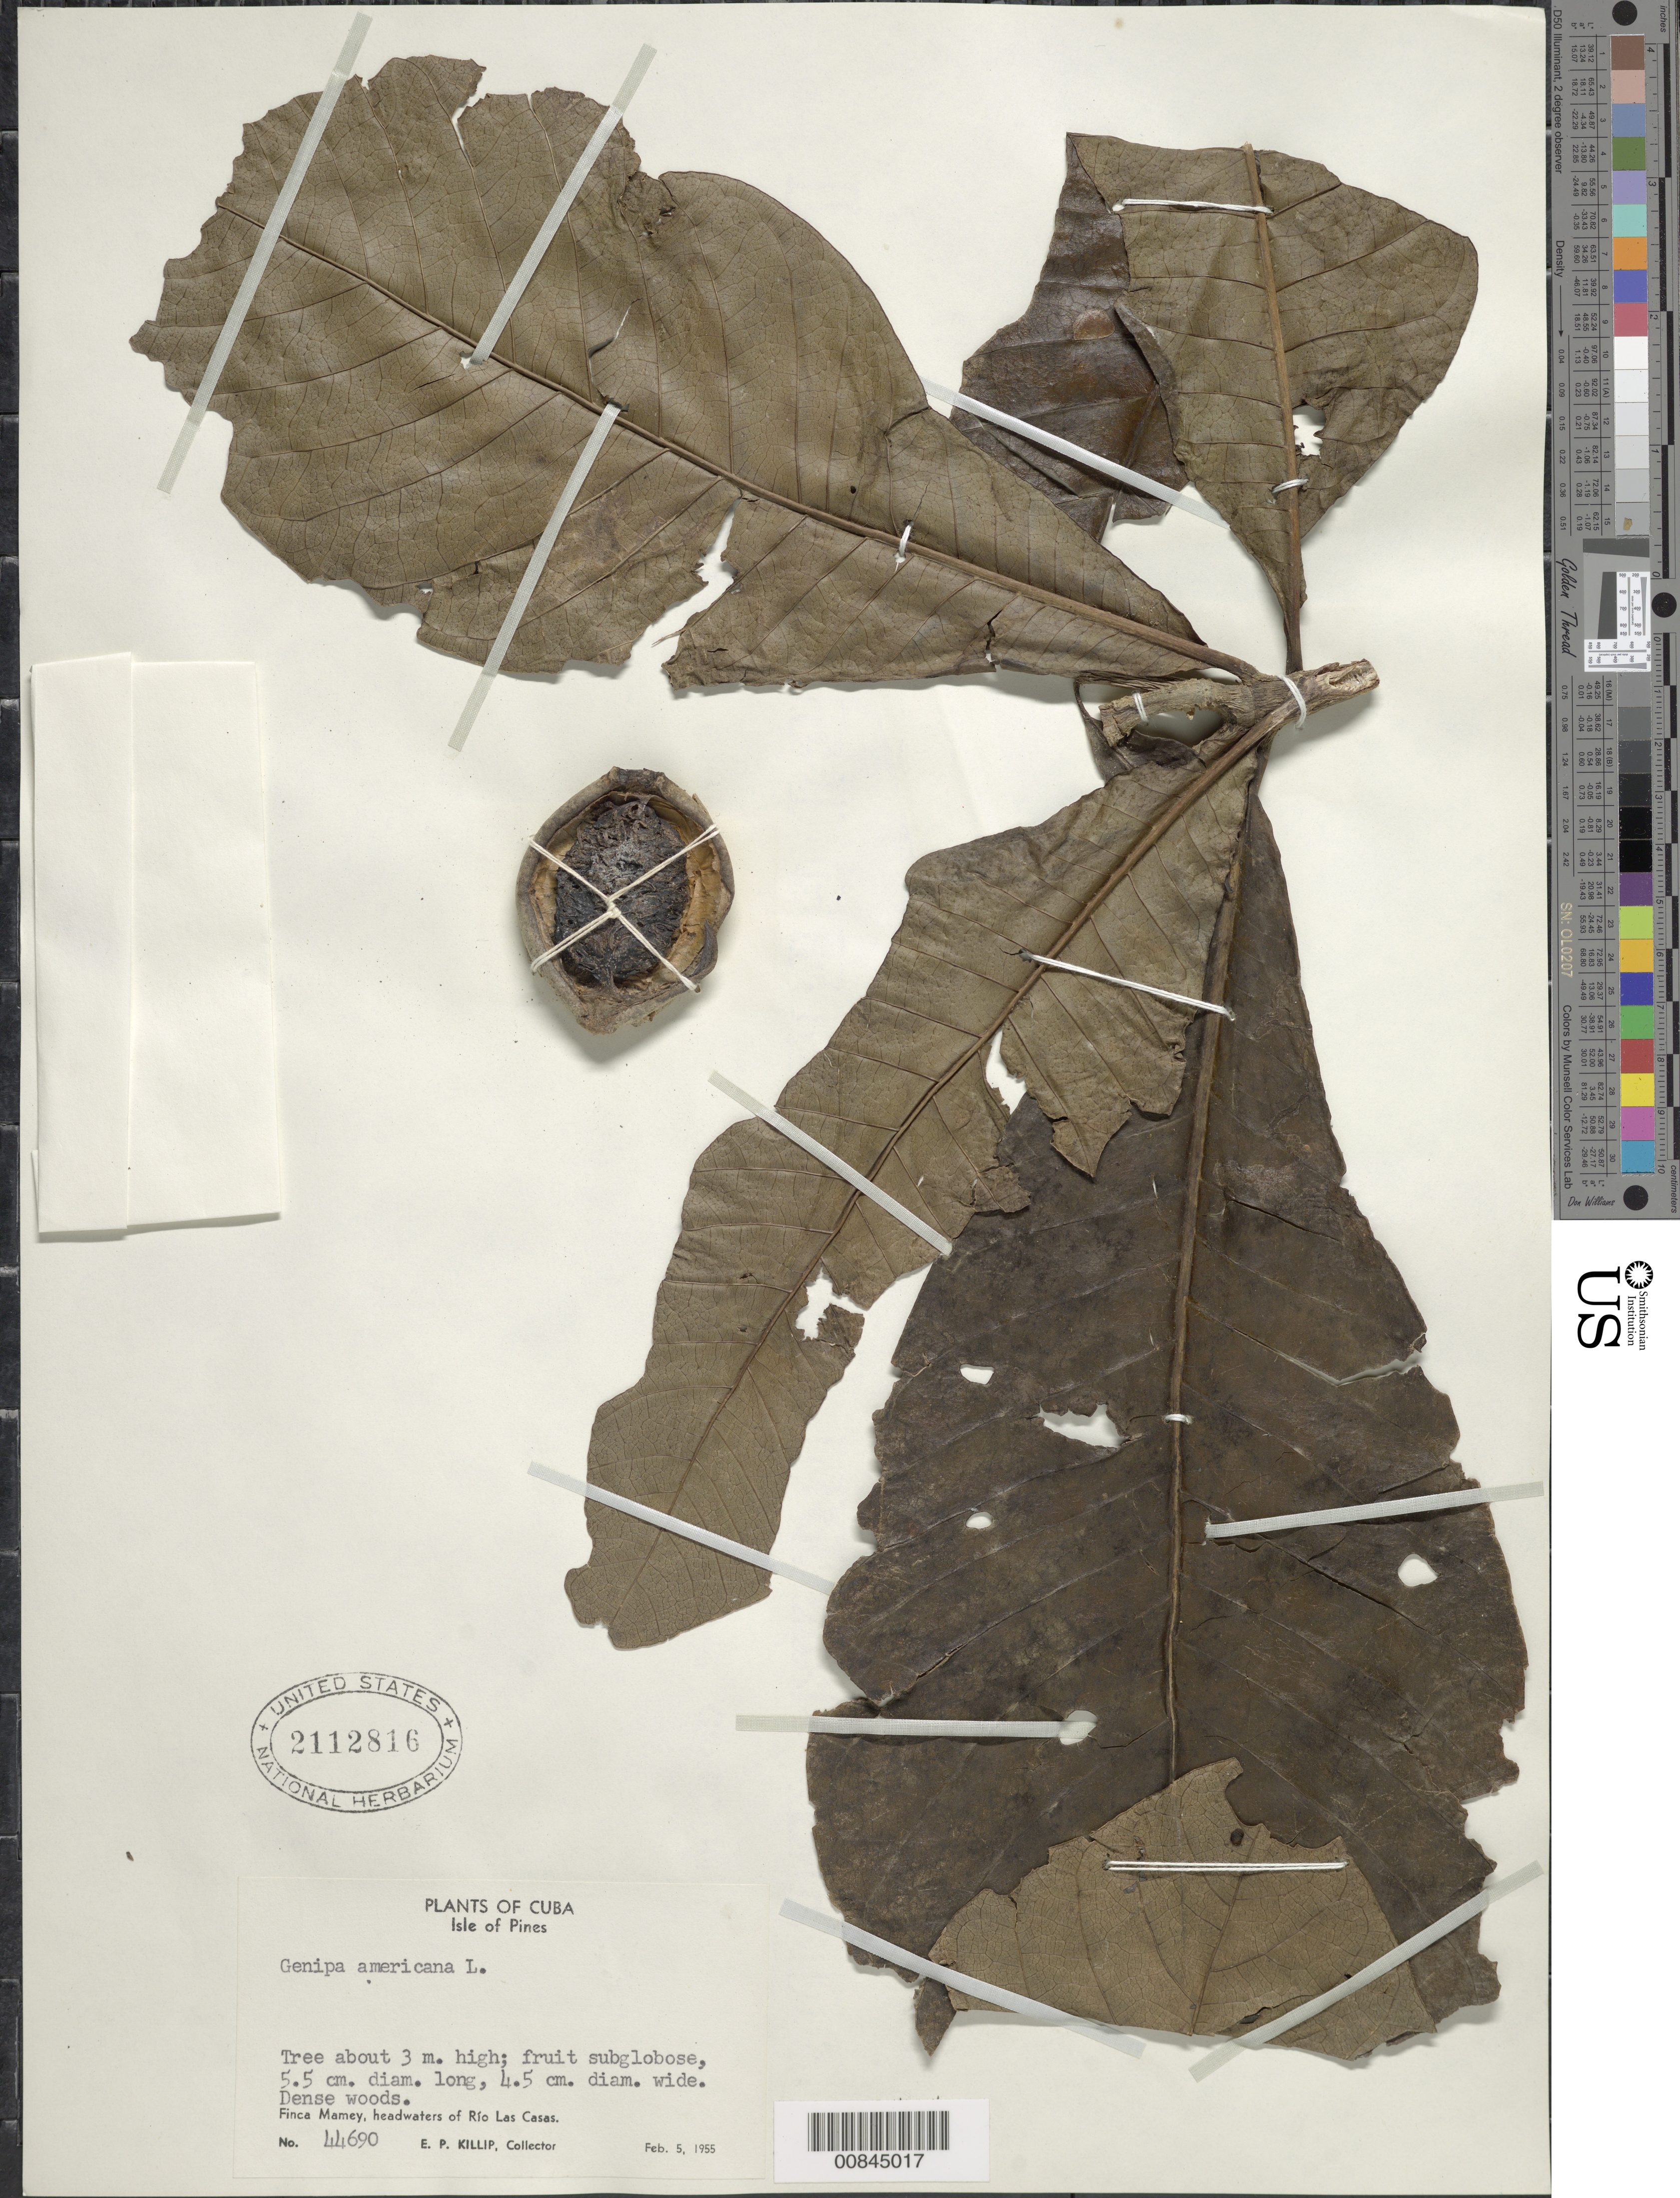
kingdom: Plantae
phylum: Tracheophyta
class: Magnoliopsida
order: Gentianales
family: Rubiaceae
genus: Genipa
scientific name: Genipa americana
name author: L.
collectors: E. P. Killip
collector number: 44690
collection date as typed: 05 Feb 1955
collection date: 1955-02-05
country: Cuba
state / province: Isla de La Juventud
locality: Finca Mamey, headwaters of Rio Las Casas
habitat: Dense woods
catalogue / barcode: US 2112816